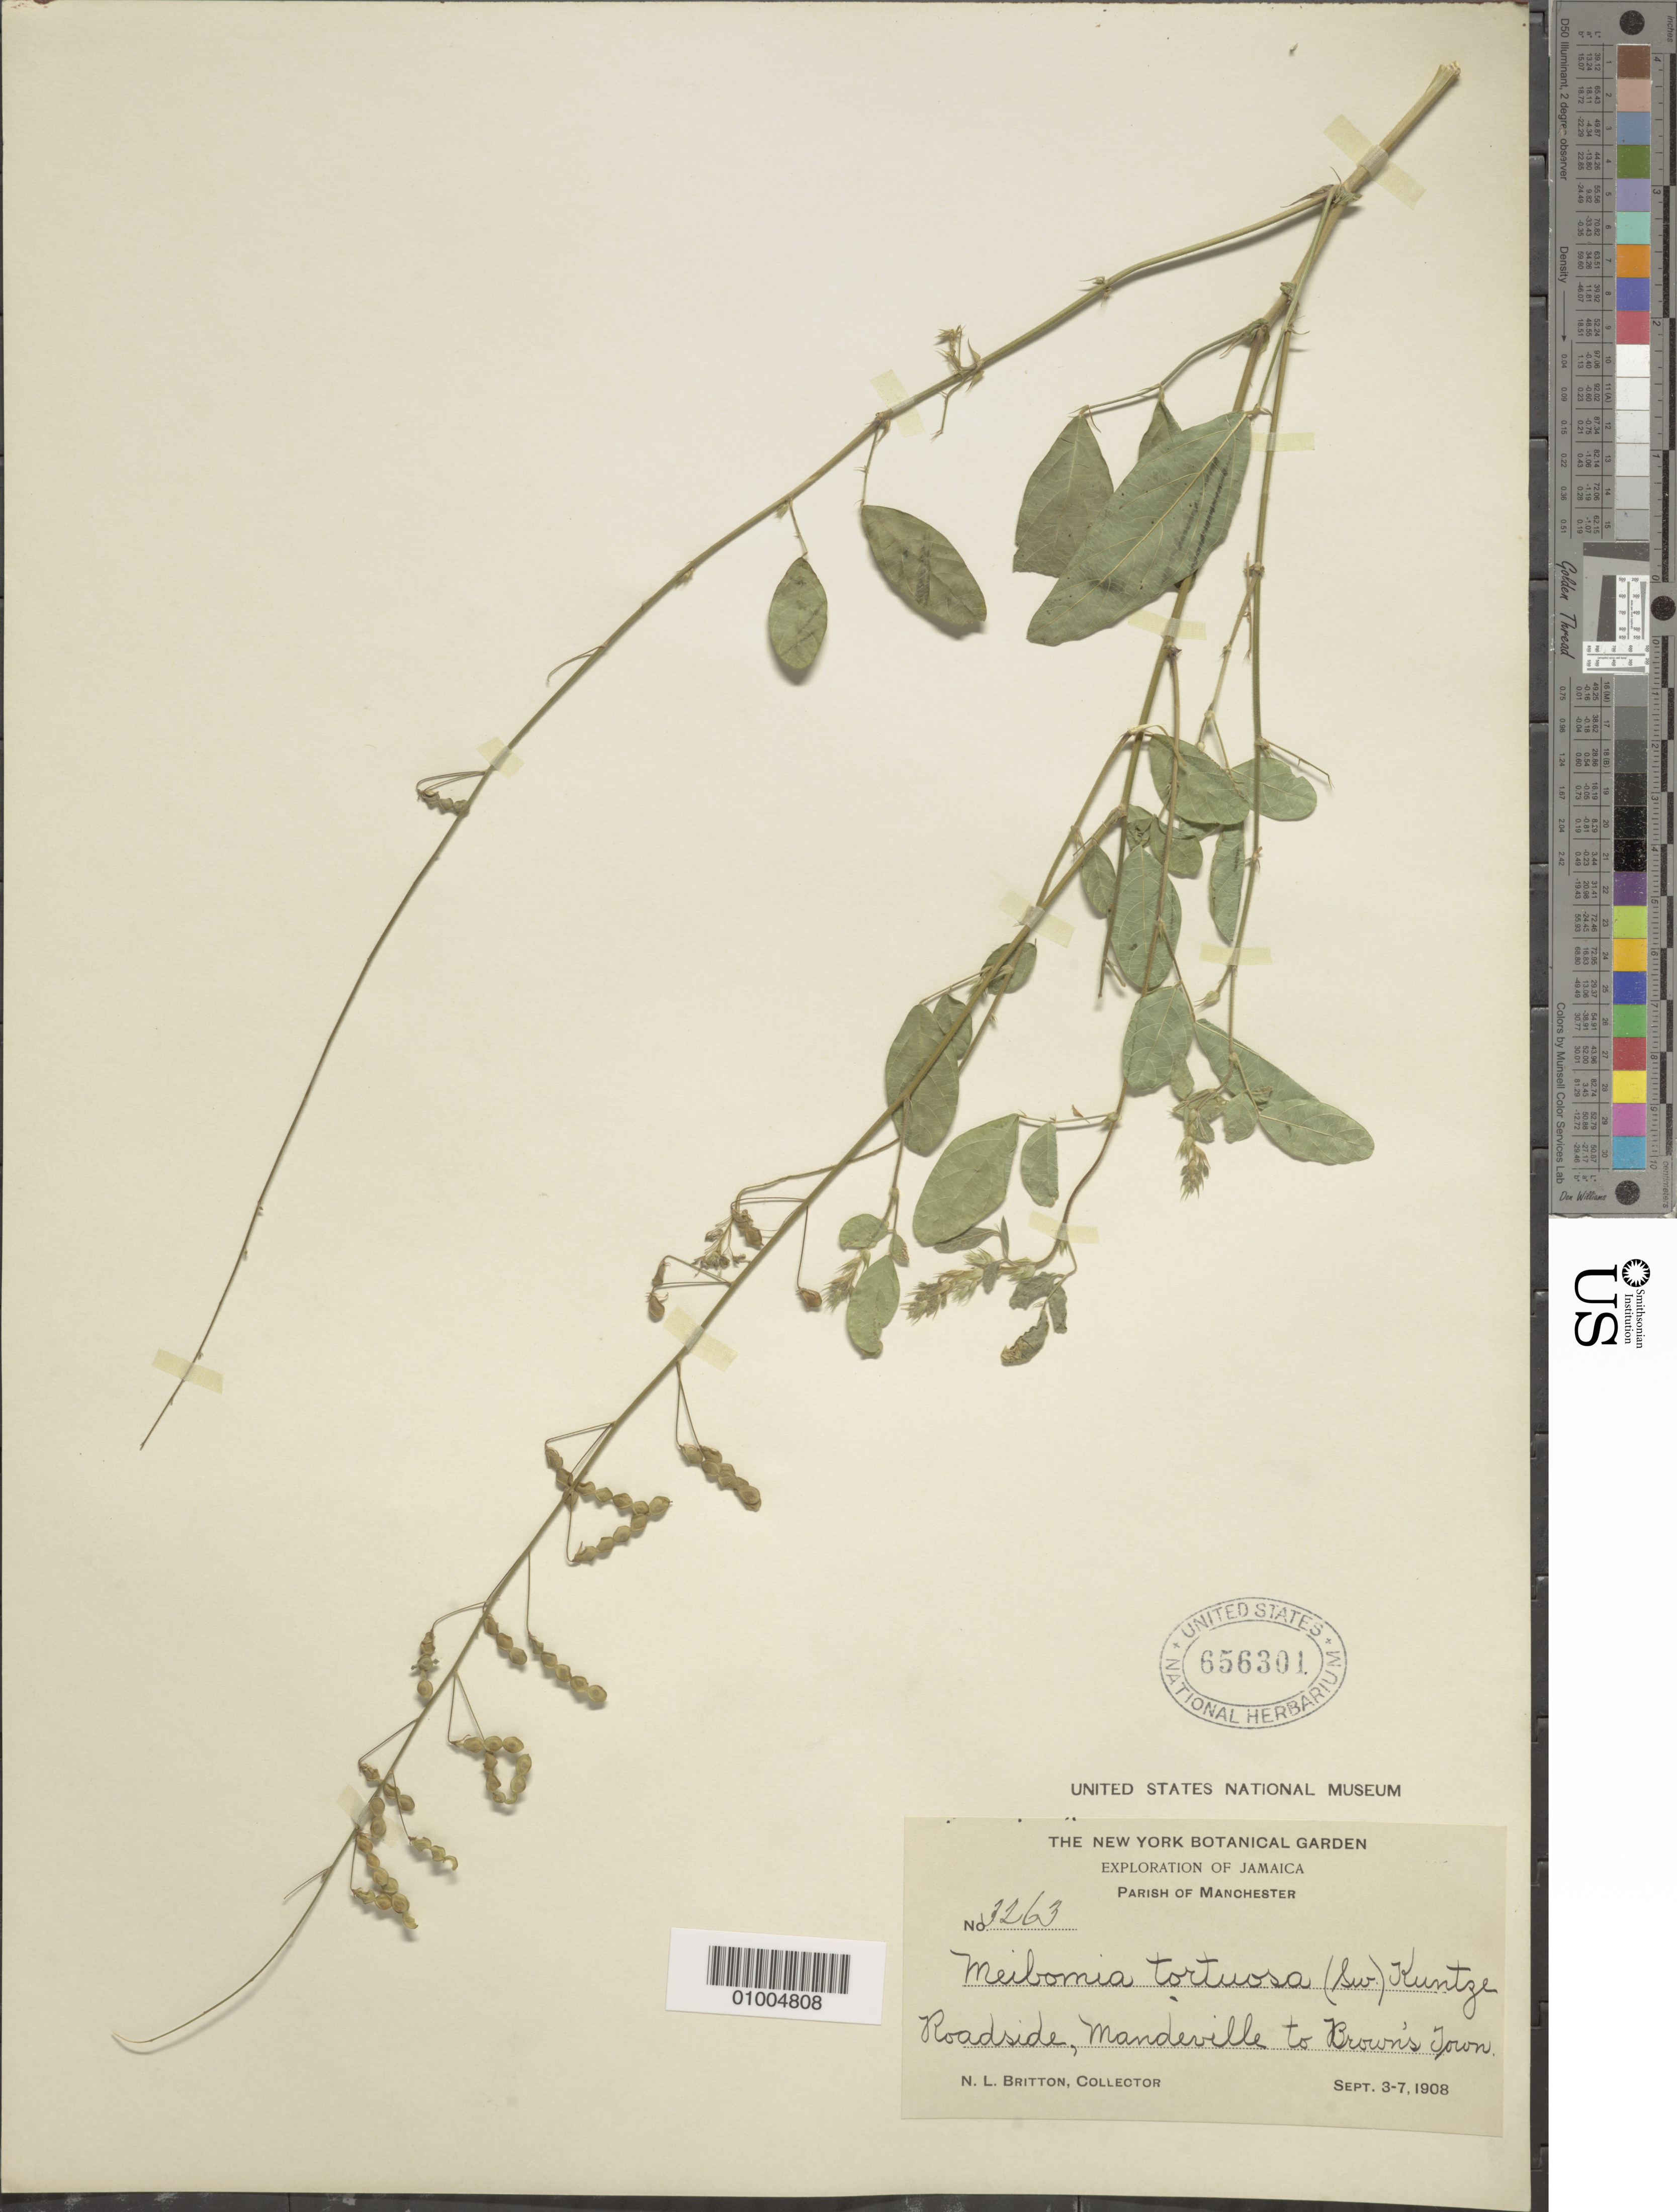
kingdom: Plantae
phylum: Tracheophyta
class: Magnoliopsida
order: Fabales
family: Fabaceae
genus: Desmodium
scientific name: Desmodium tortuosum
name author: (Sw.) DC.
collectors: N. Britton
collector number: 3263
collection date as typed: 03 Sep 1908 to 07 Sep 1908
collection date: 1908-09-03/1908-09-07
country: Jamaica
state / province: Manchester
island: Jamaica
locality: Roadside, Mandeville to Brown's Town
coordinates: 0 N, 0 E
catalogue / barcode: US 656301